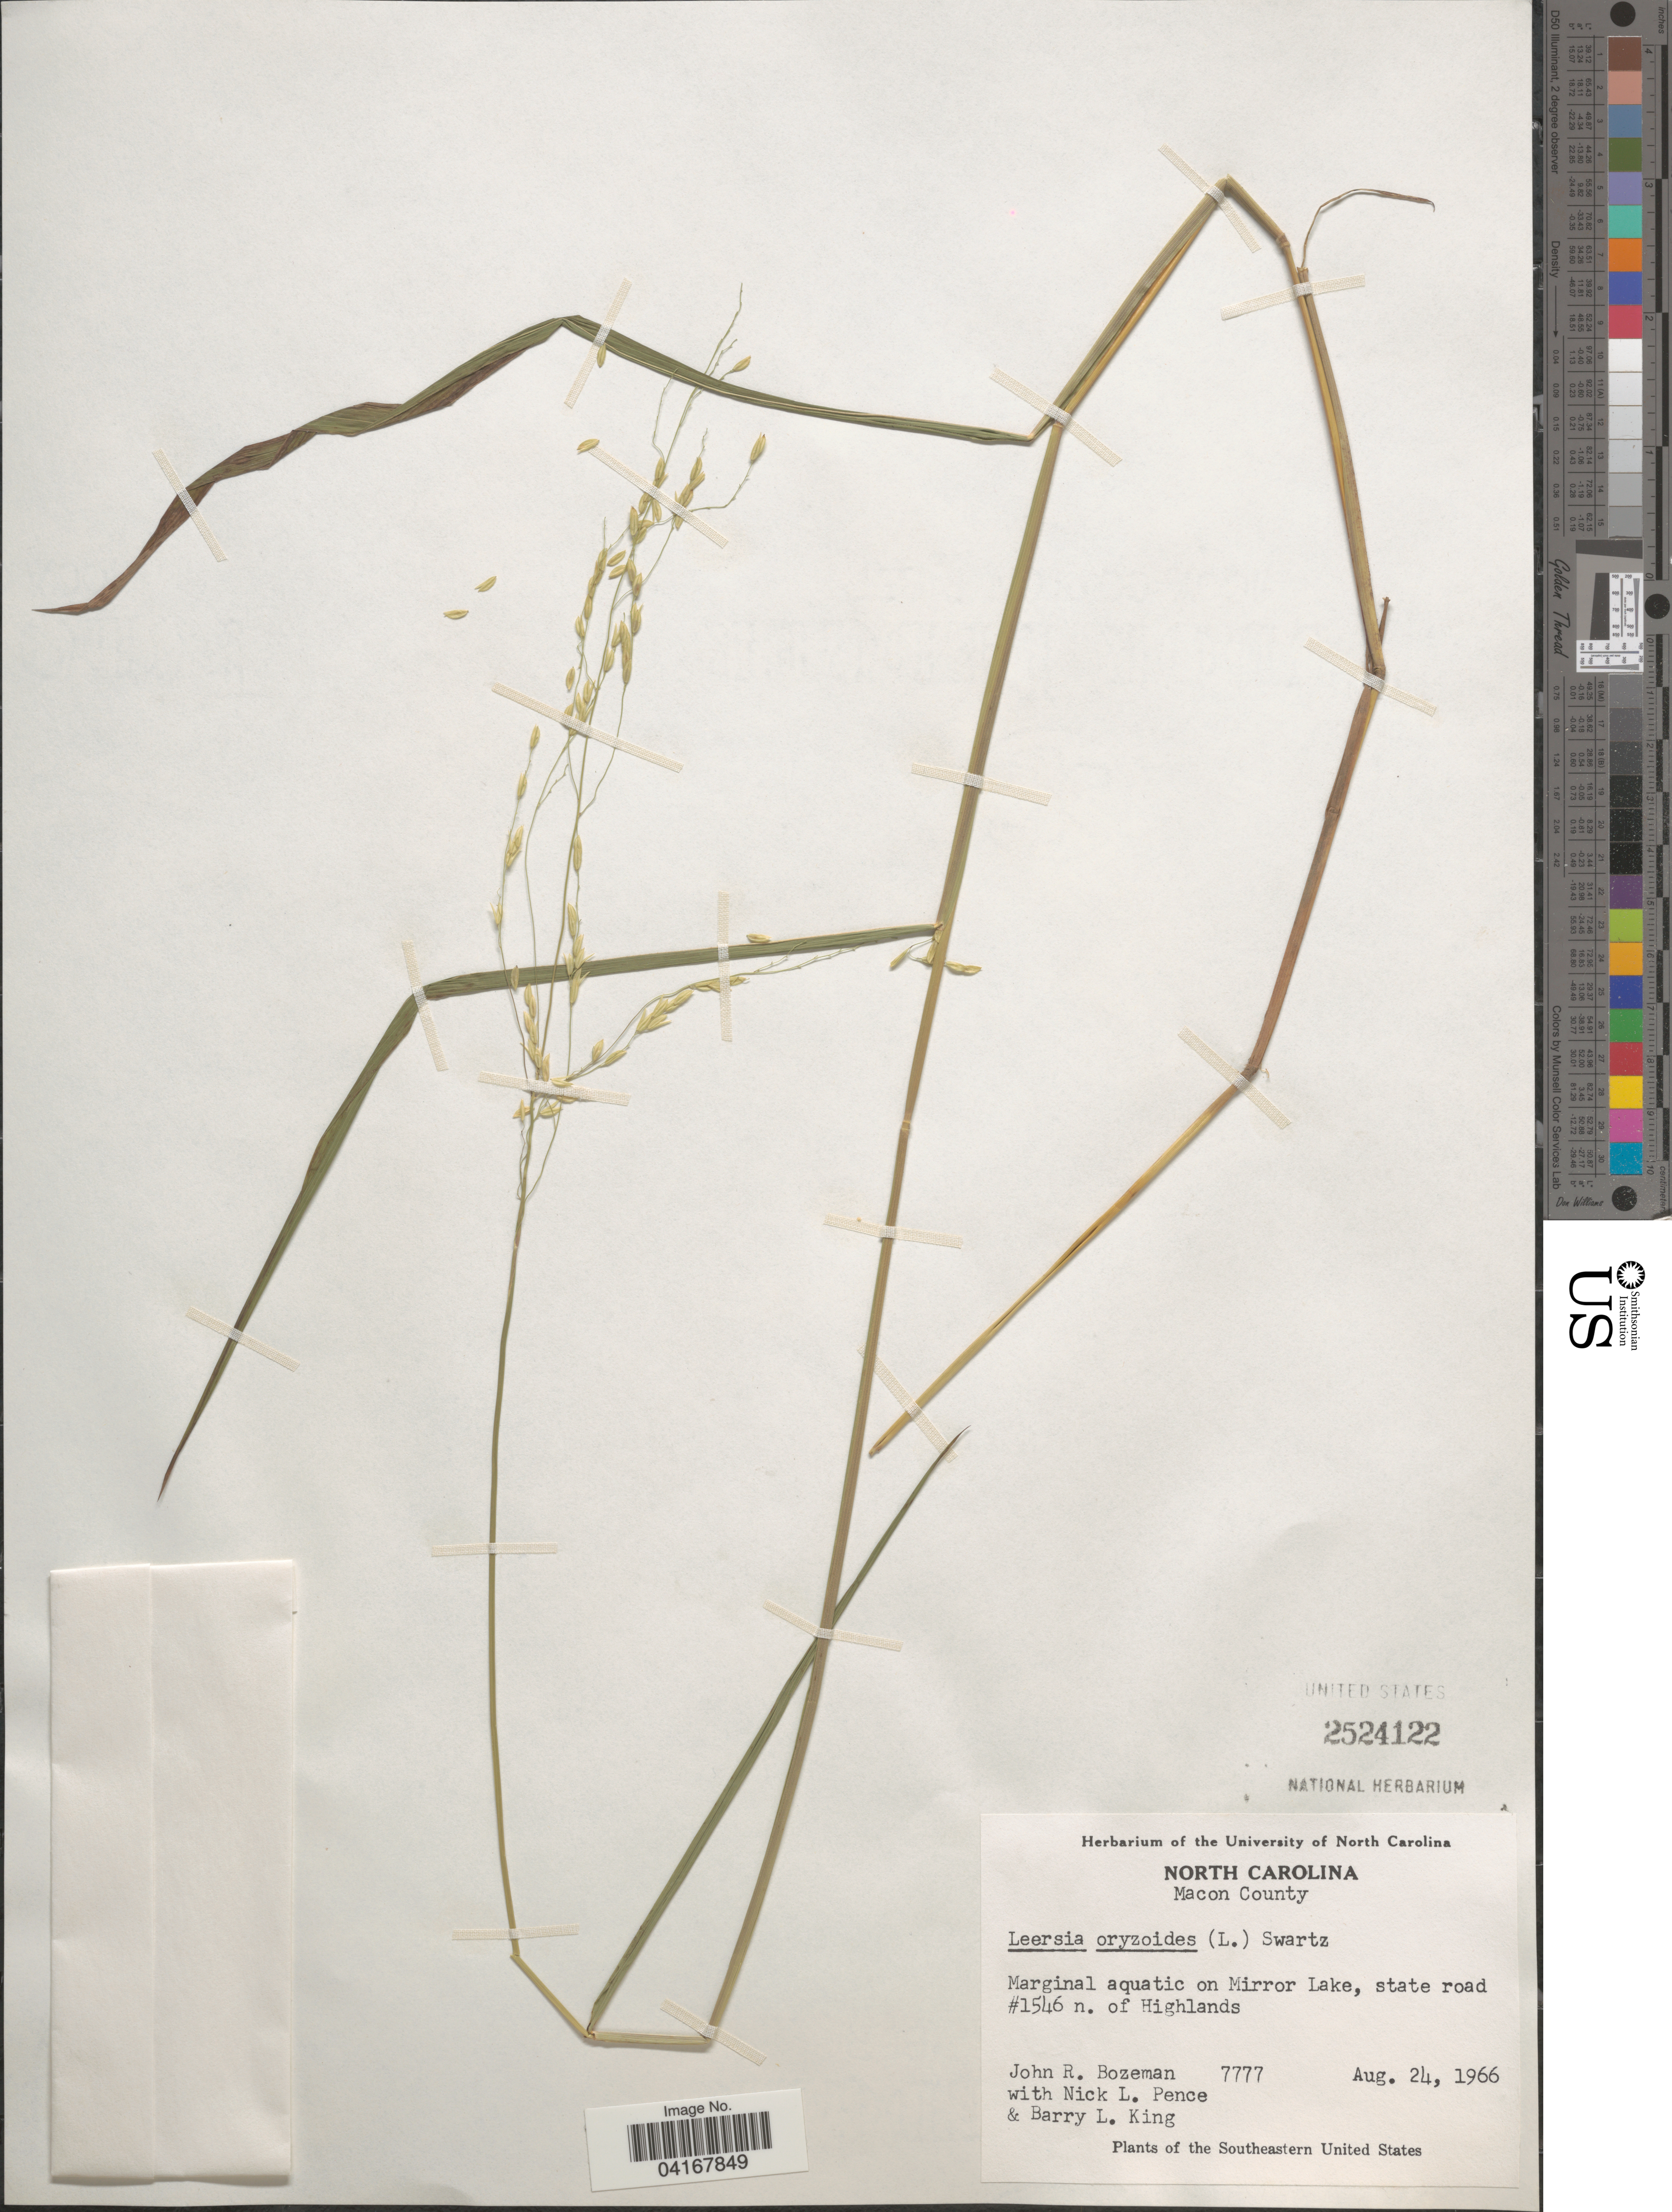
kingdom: Plantae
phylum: Tracheophyta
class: Liliopsida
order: Poales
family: Poaceae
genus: Leersia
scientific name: Leersia oryzoides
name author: (L.) Sw.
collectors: J. R. Bozeman, N. Pence & B. L. King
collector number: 7777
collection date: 1966-08-24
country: United States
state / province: North Carolina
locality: Macon County. On Mirror Lake, state road #1546 n. of Highlands. The Southeastern United States.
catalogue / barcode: US 2524122